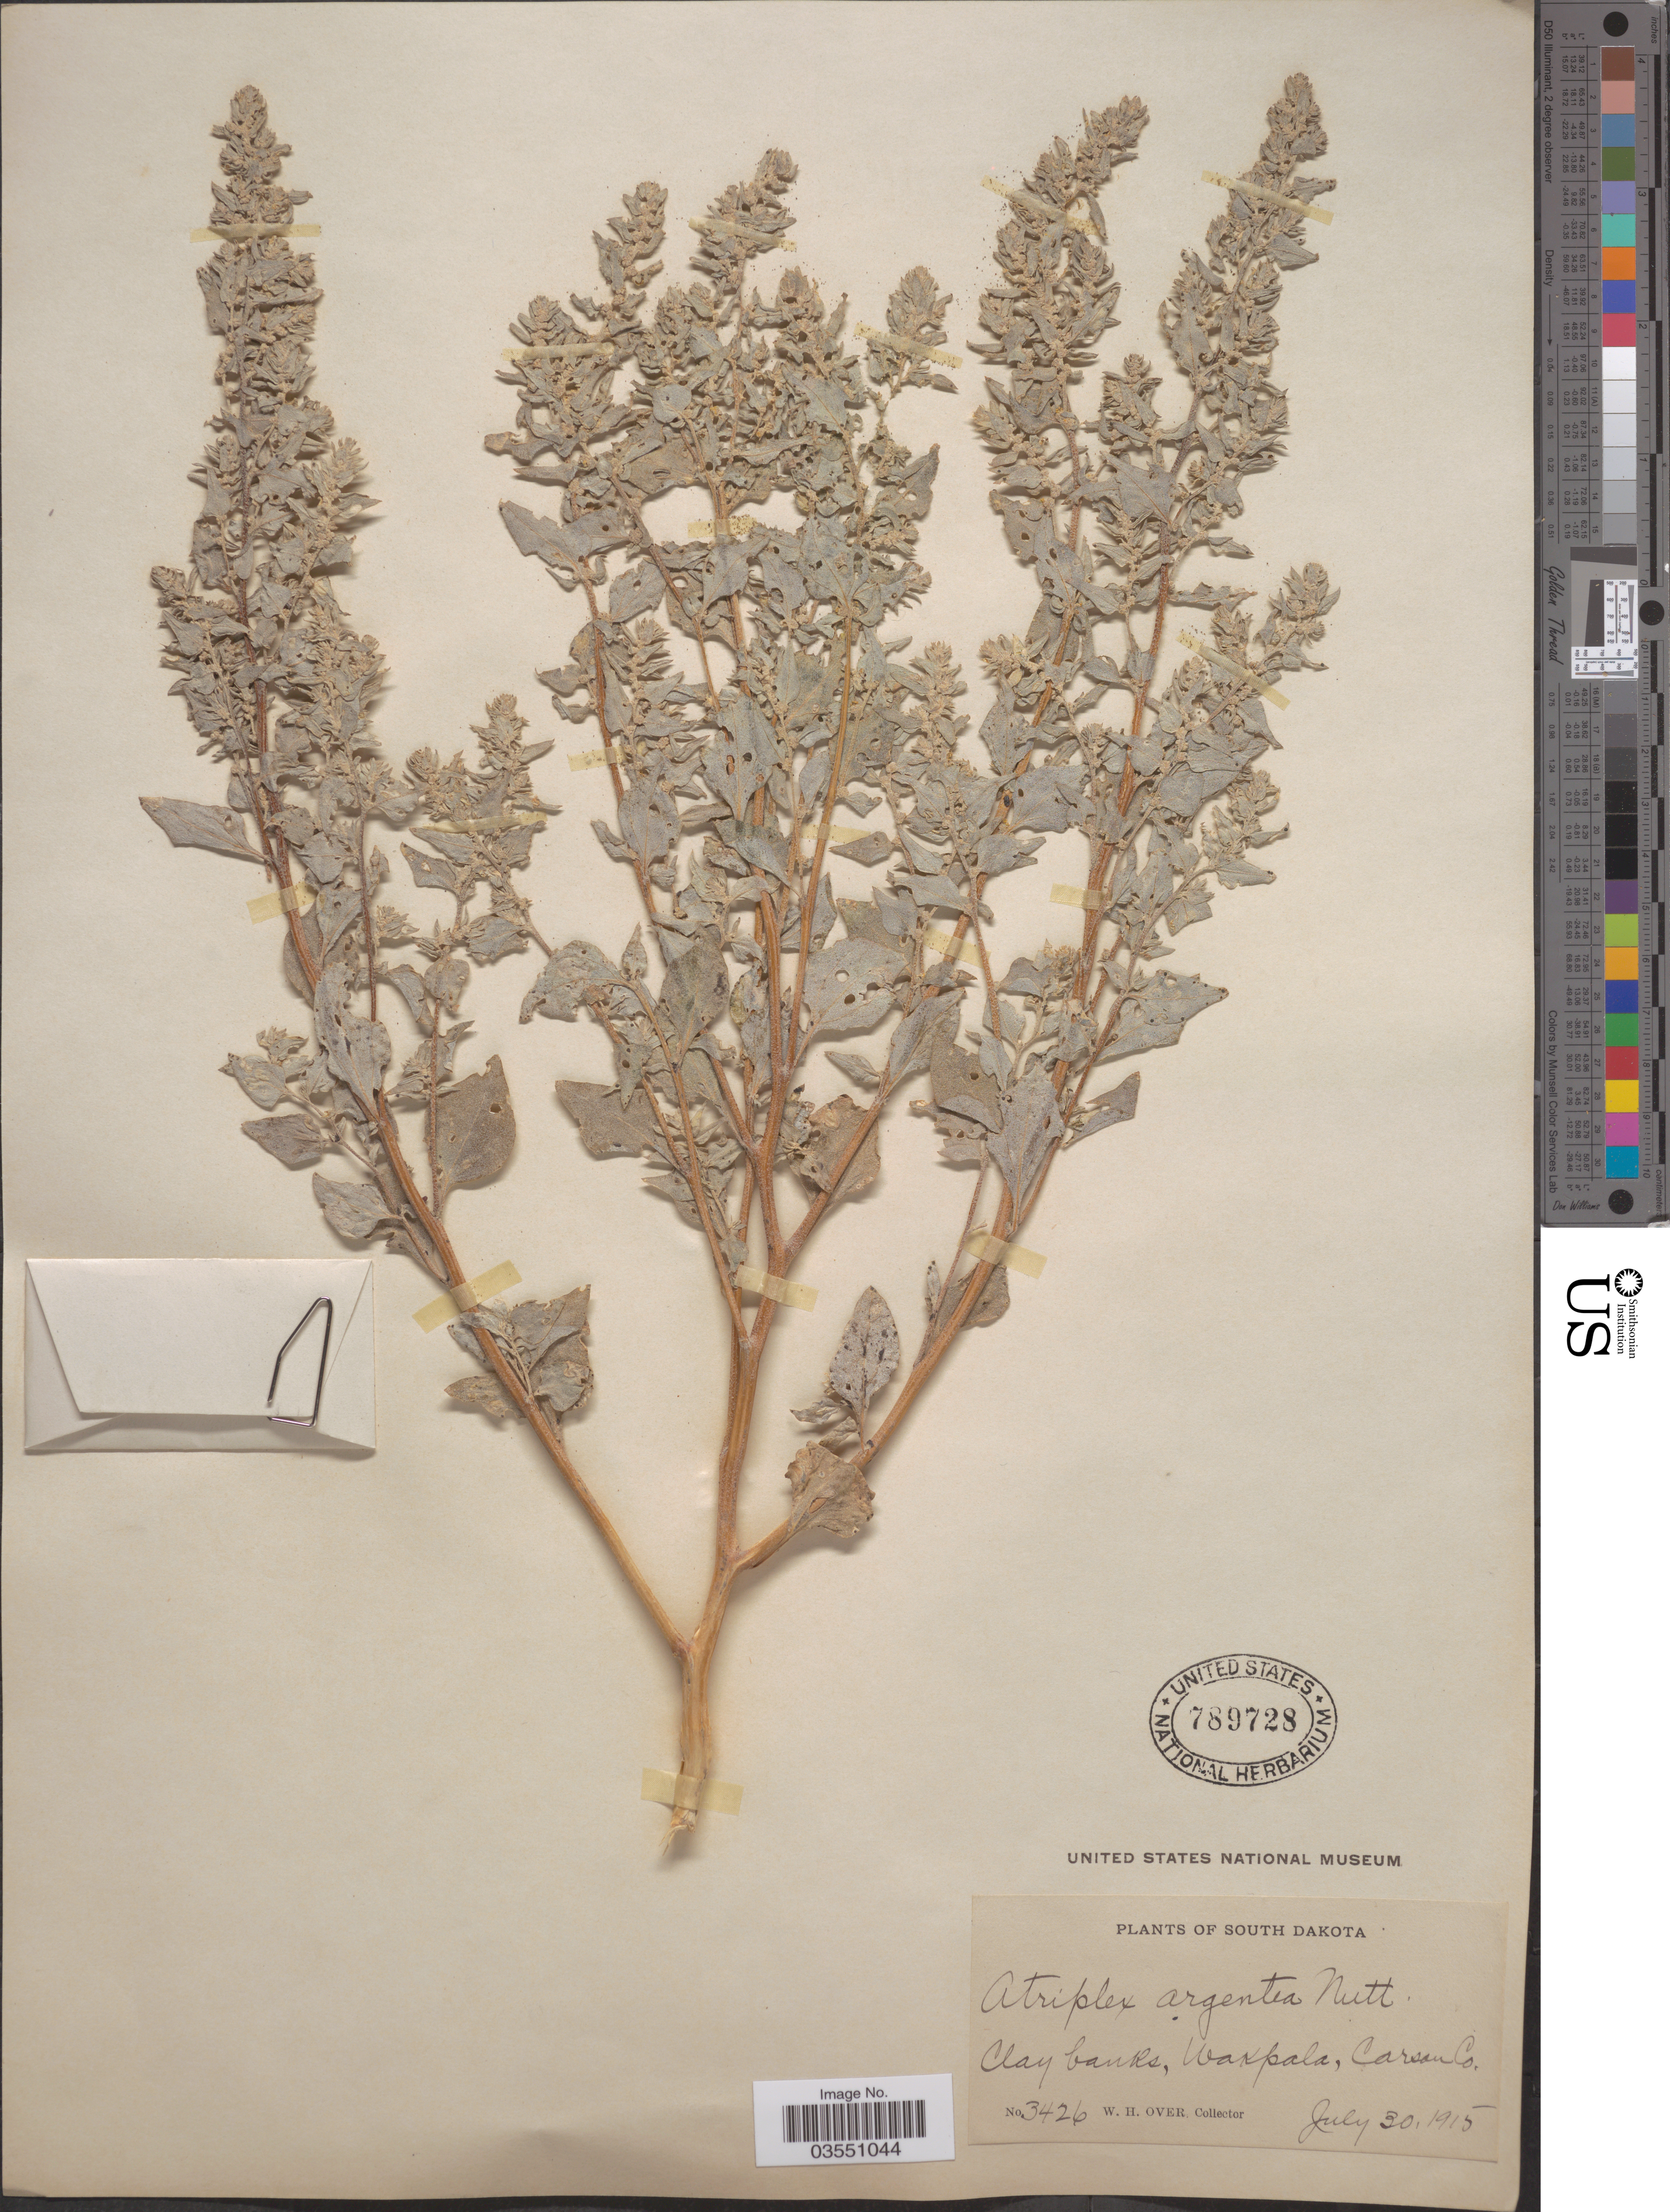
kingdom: Plantae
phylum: Tracheophyta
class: Magnoliopsida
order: Caryophyllales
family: Amaranthaceae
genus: Atriplex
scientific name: Atriplex argentea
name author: Nutt.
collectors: W. Over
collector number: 3426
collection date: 1915-07-30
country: United States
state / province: South Dakota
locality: Clay banks, Wakpala, Corson Co.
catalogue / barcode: US 789728